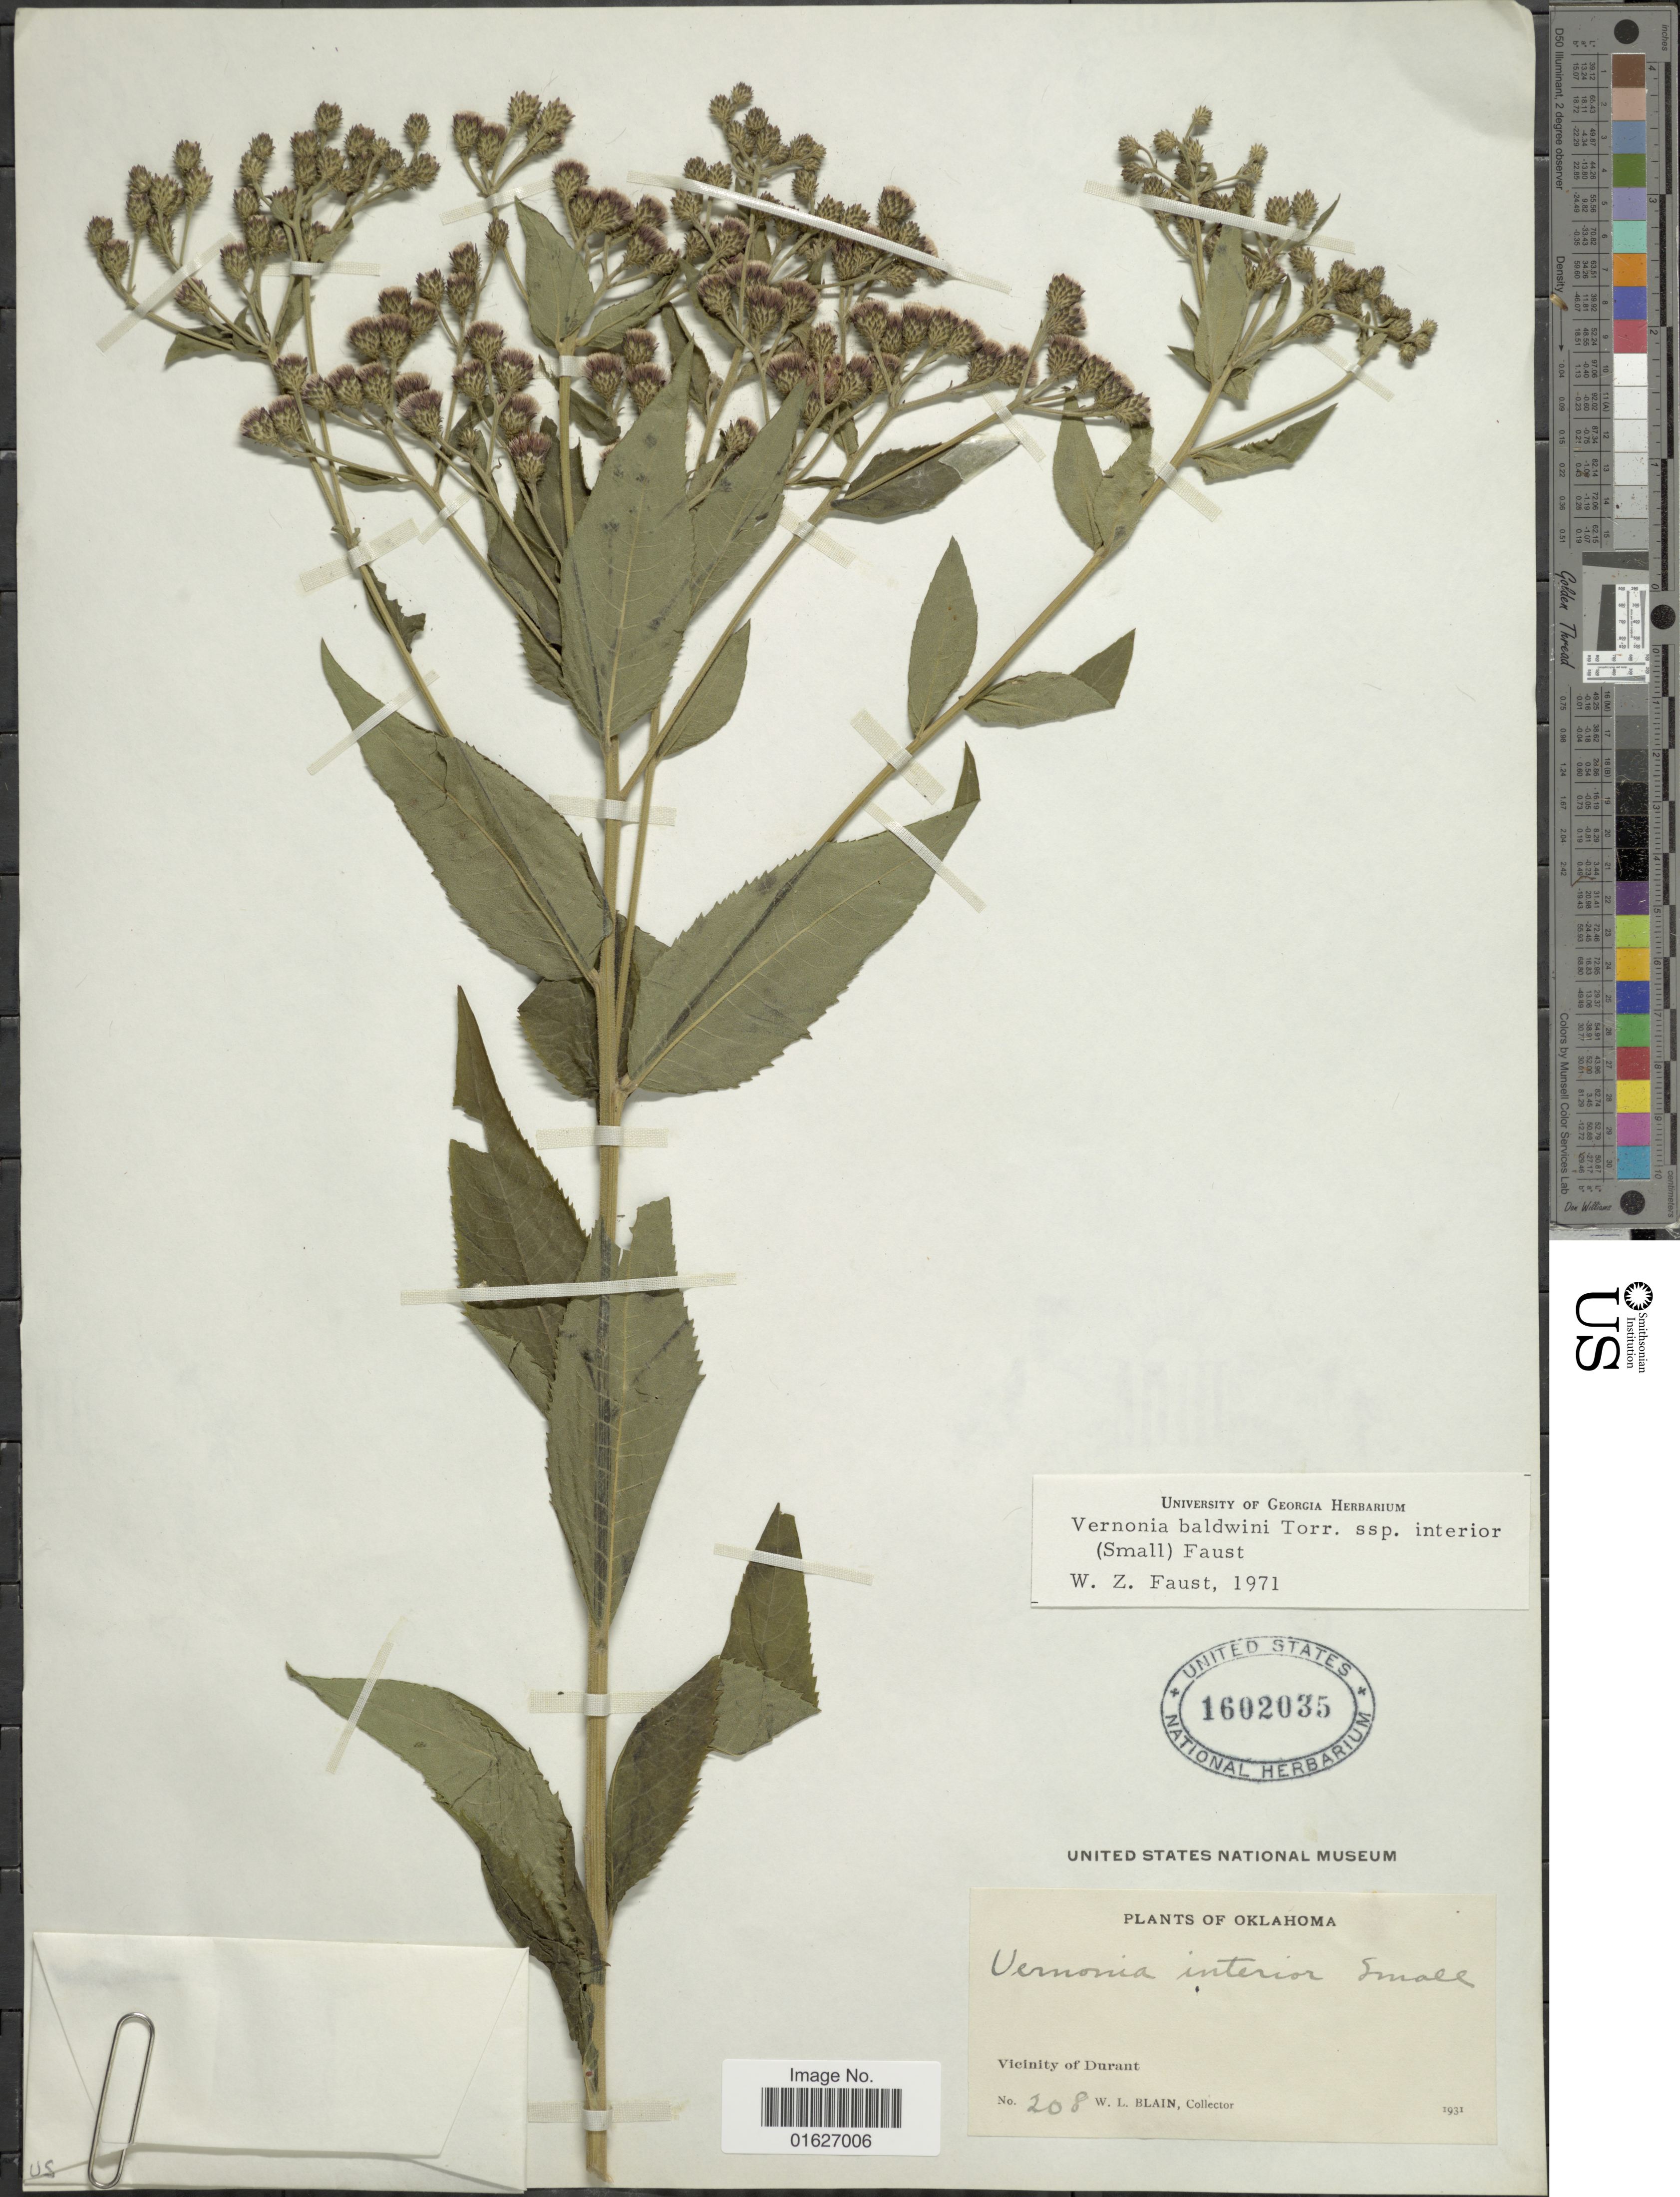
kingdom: Plantae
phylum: Tracheophyta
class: Magnoliopsida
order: Asterales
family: Asteraceae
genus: Vernonia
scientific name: Vernonia baldwinii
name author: Torr.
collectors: W. Blain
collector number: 208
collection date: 1931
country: United States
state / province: Oklahoma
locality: Vicinity of Durant.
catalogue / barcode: US 1602035